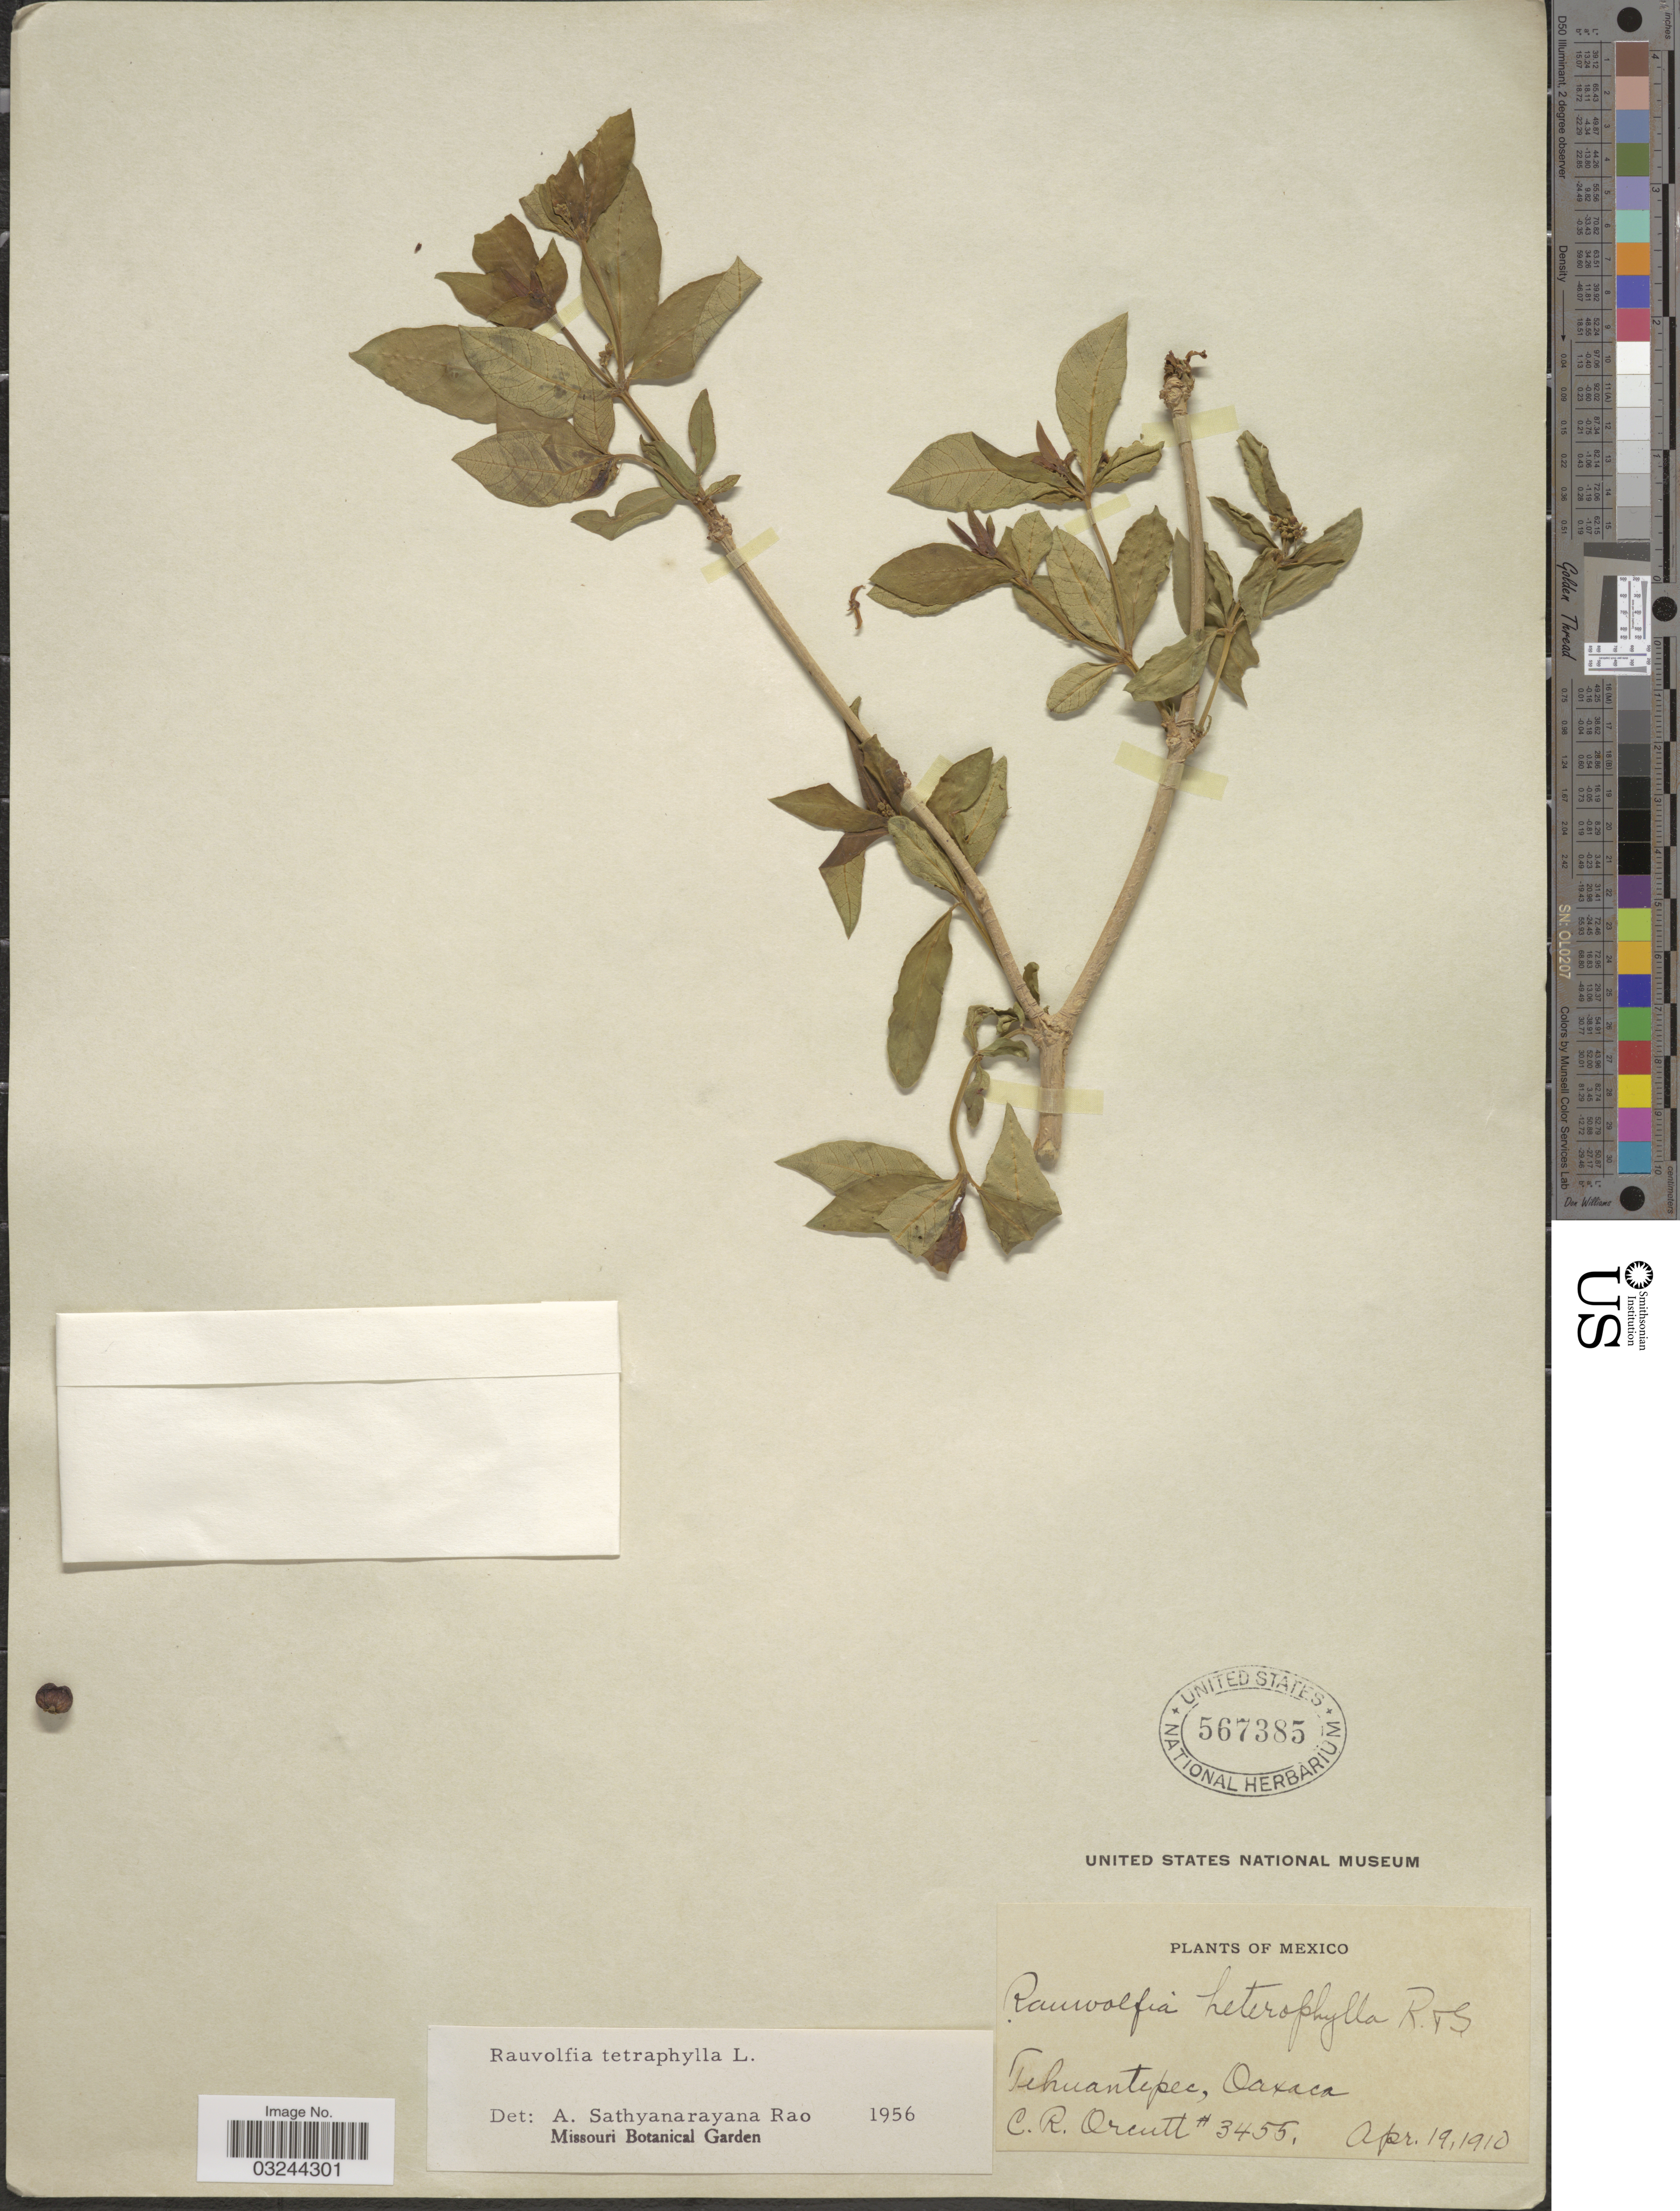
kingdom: Plantae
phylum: Tracheophyta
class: Magnoliopsida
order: Gentianales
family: Apocynaceae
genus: Rauvolfia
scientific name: Rauvolfia tetraphylla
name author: L.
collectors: C. R. Orcutt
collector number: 3455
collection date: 1910-04-19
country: Mexico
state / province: Oaxaca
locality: Tehuantepec.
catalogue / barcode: US 567385